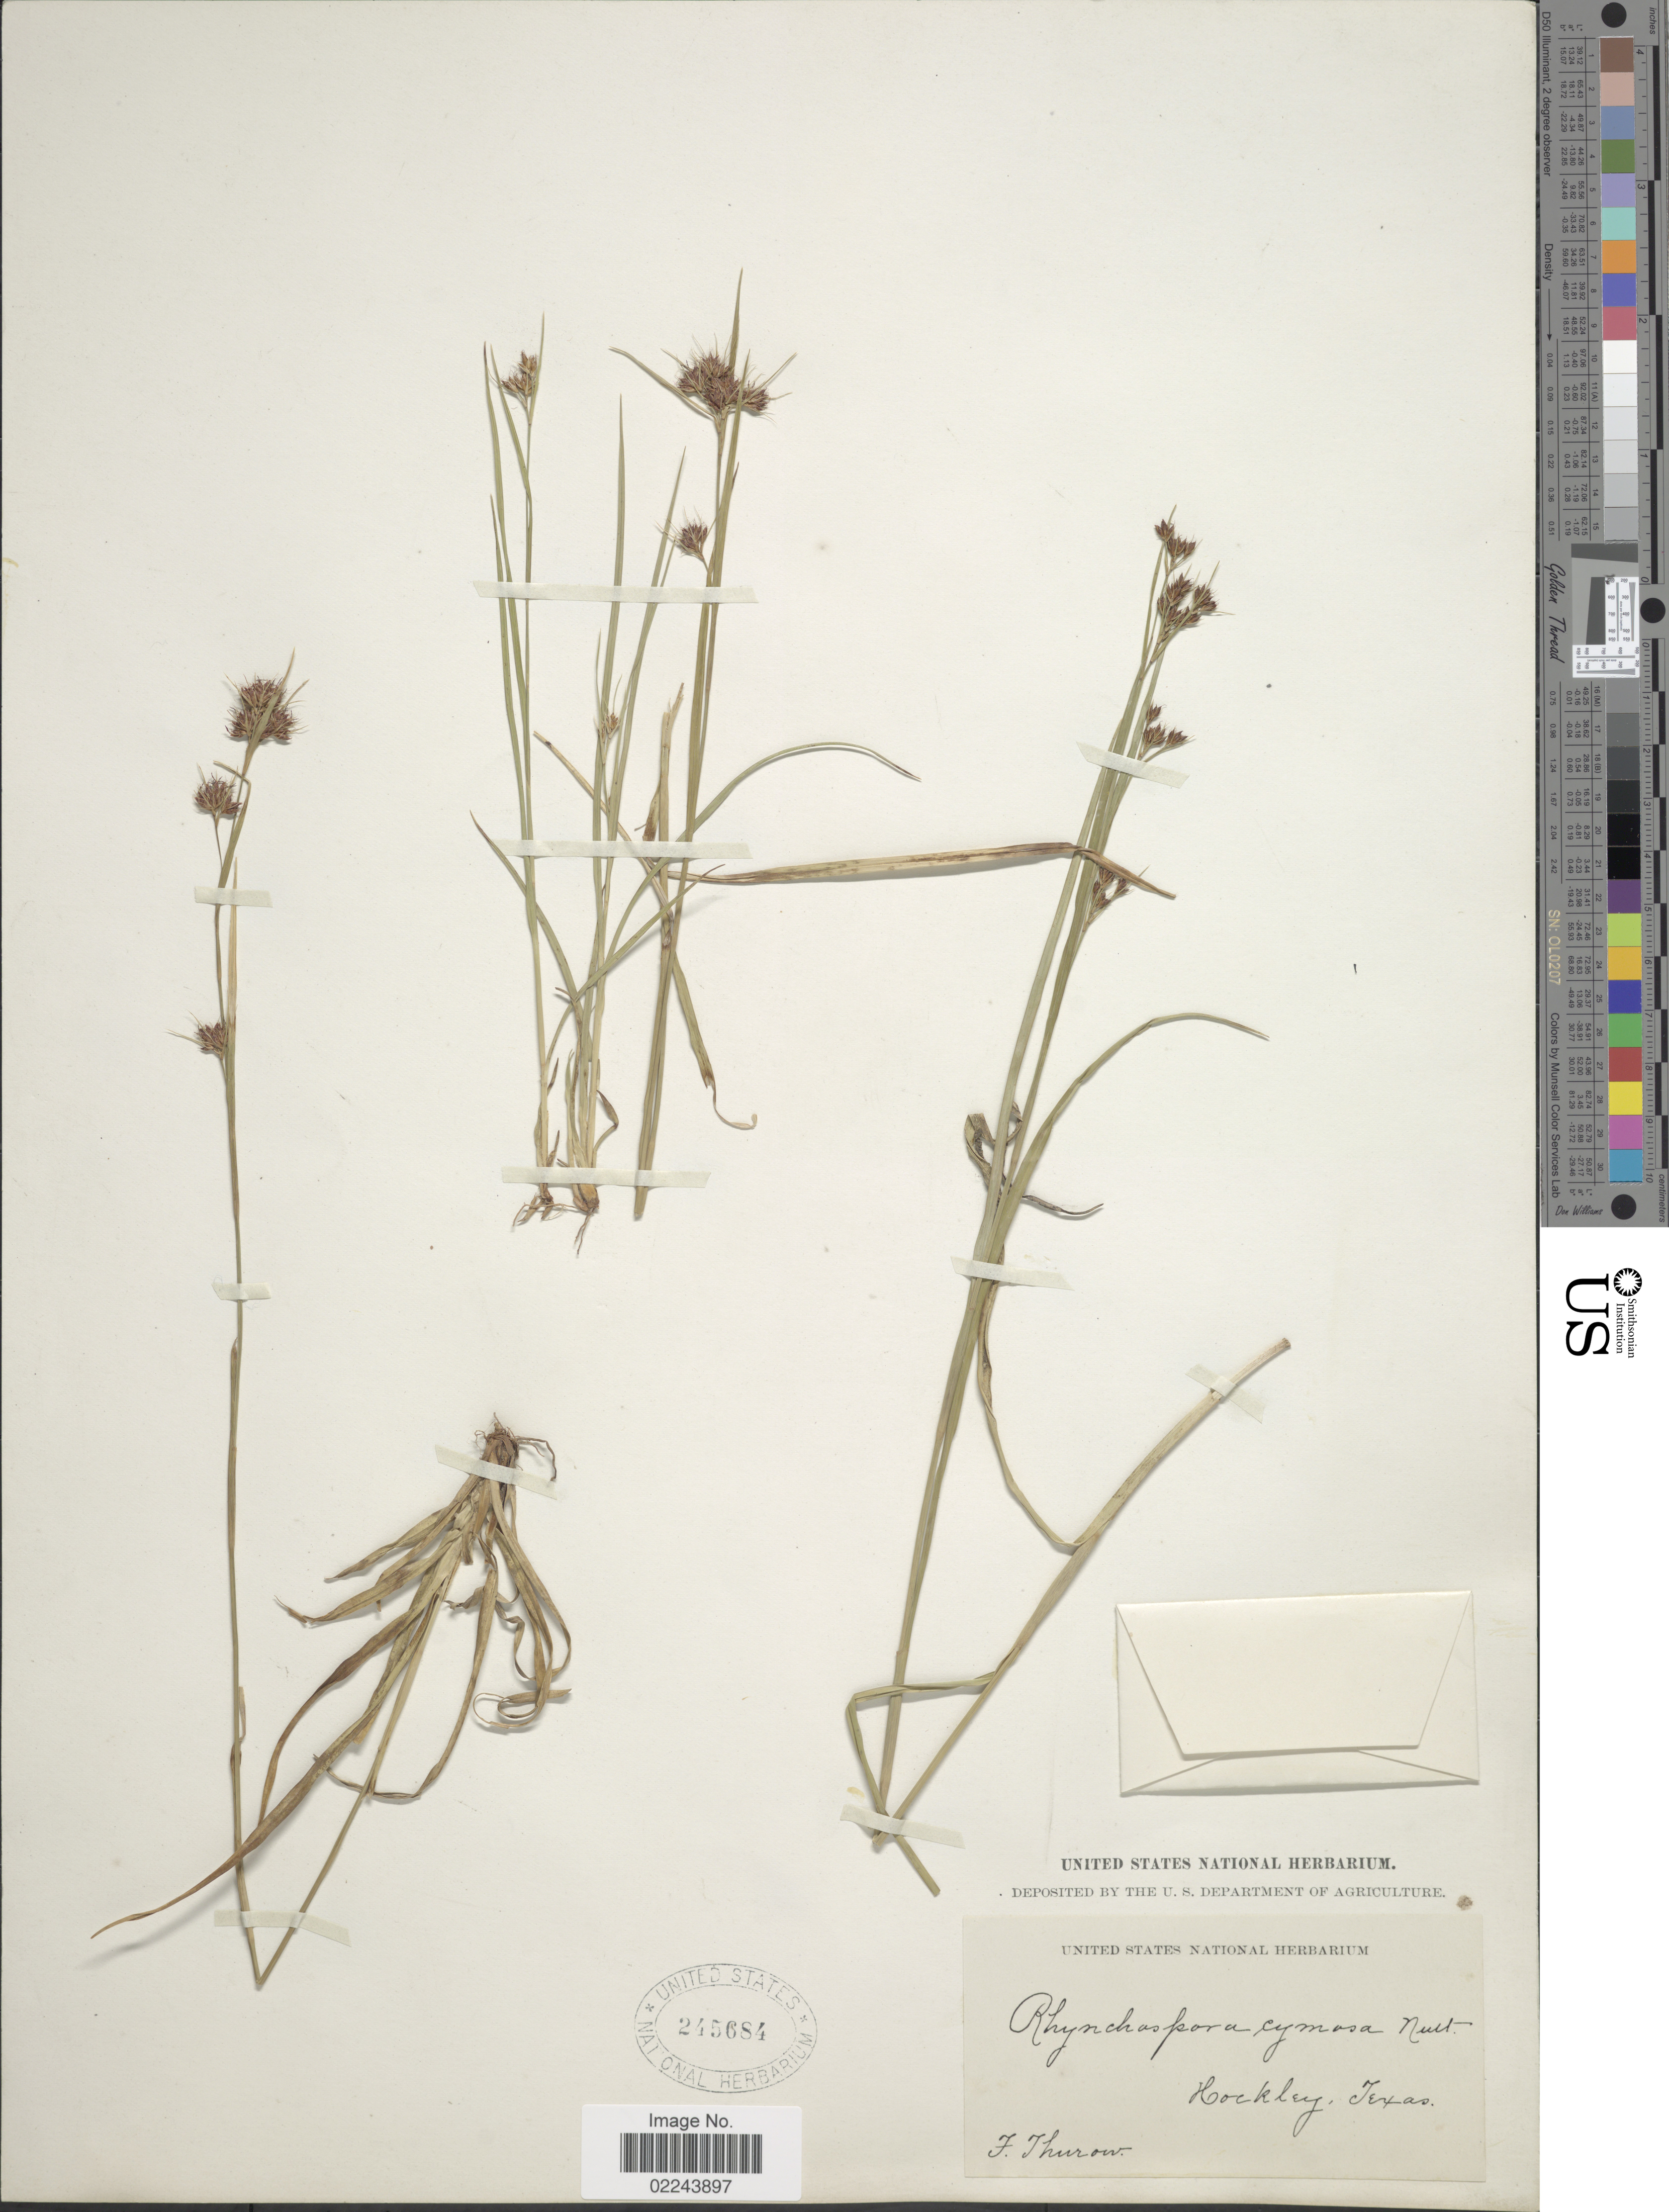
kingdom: Plantae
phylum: Tracheophyta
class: Liliopsida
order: Poales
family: Cyperaceae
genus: Rhynchospora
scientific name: Rhynchospora recognita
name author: (Gale) Kral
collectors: F. W. Thurow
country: United States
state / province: Texas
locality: Hockley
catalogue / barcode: US 245684